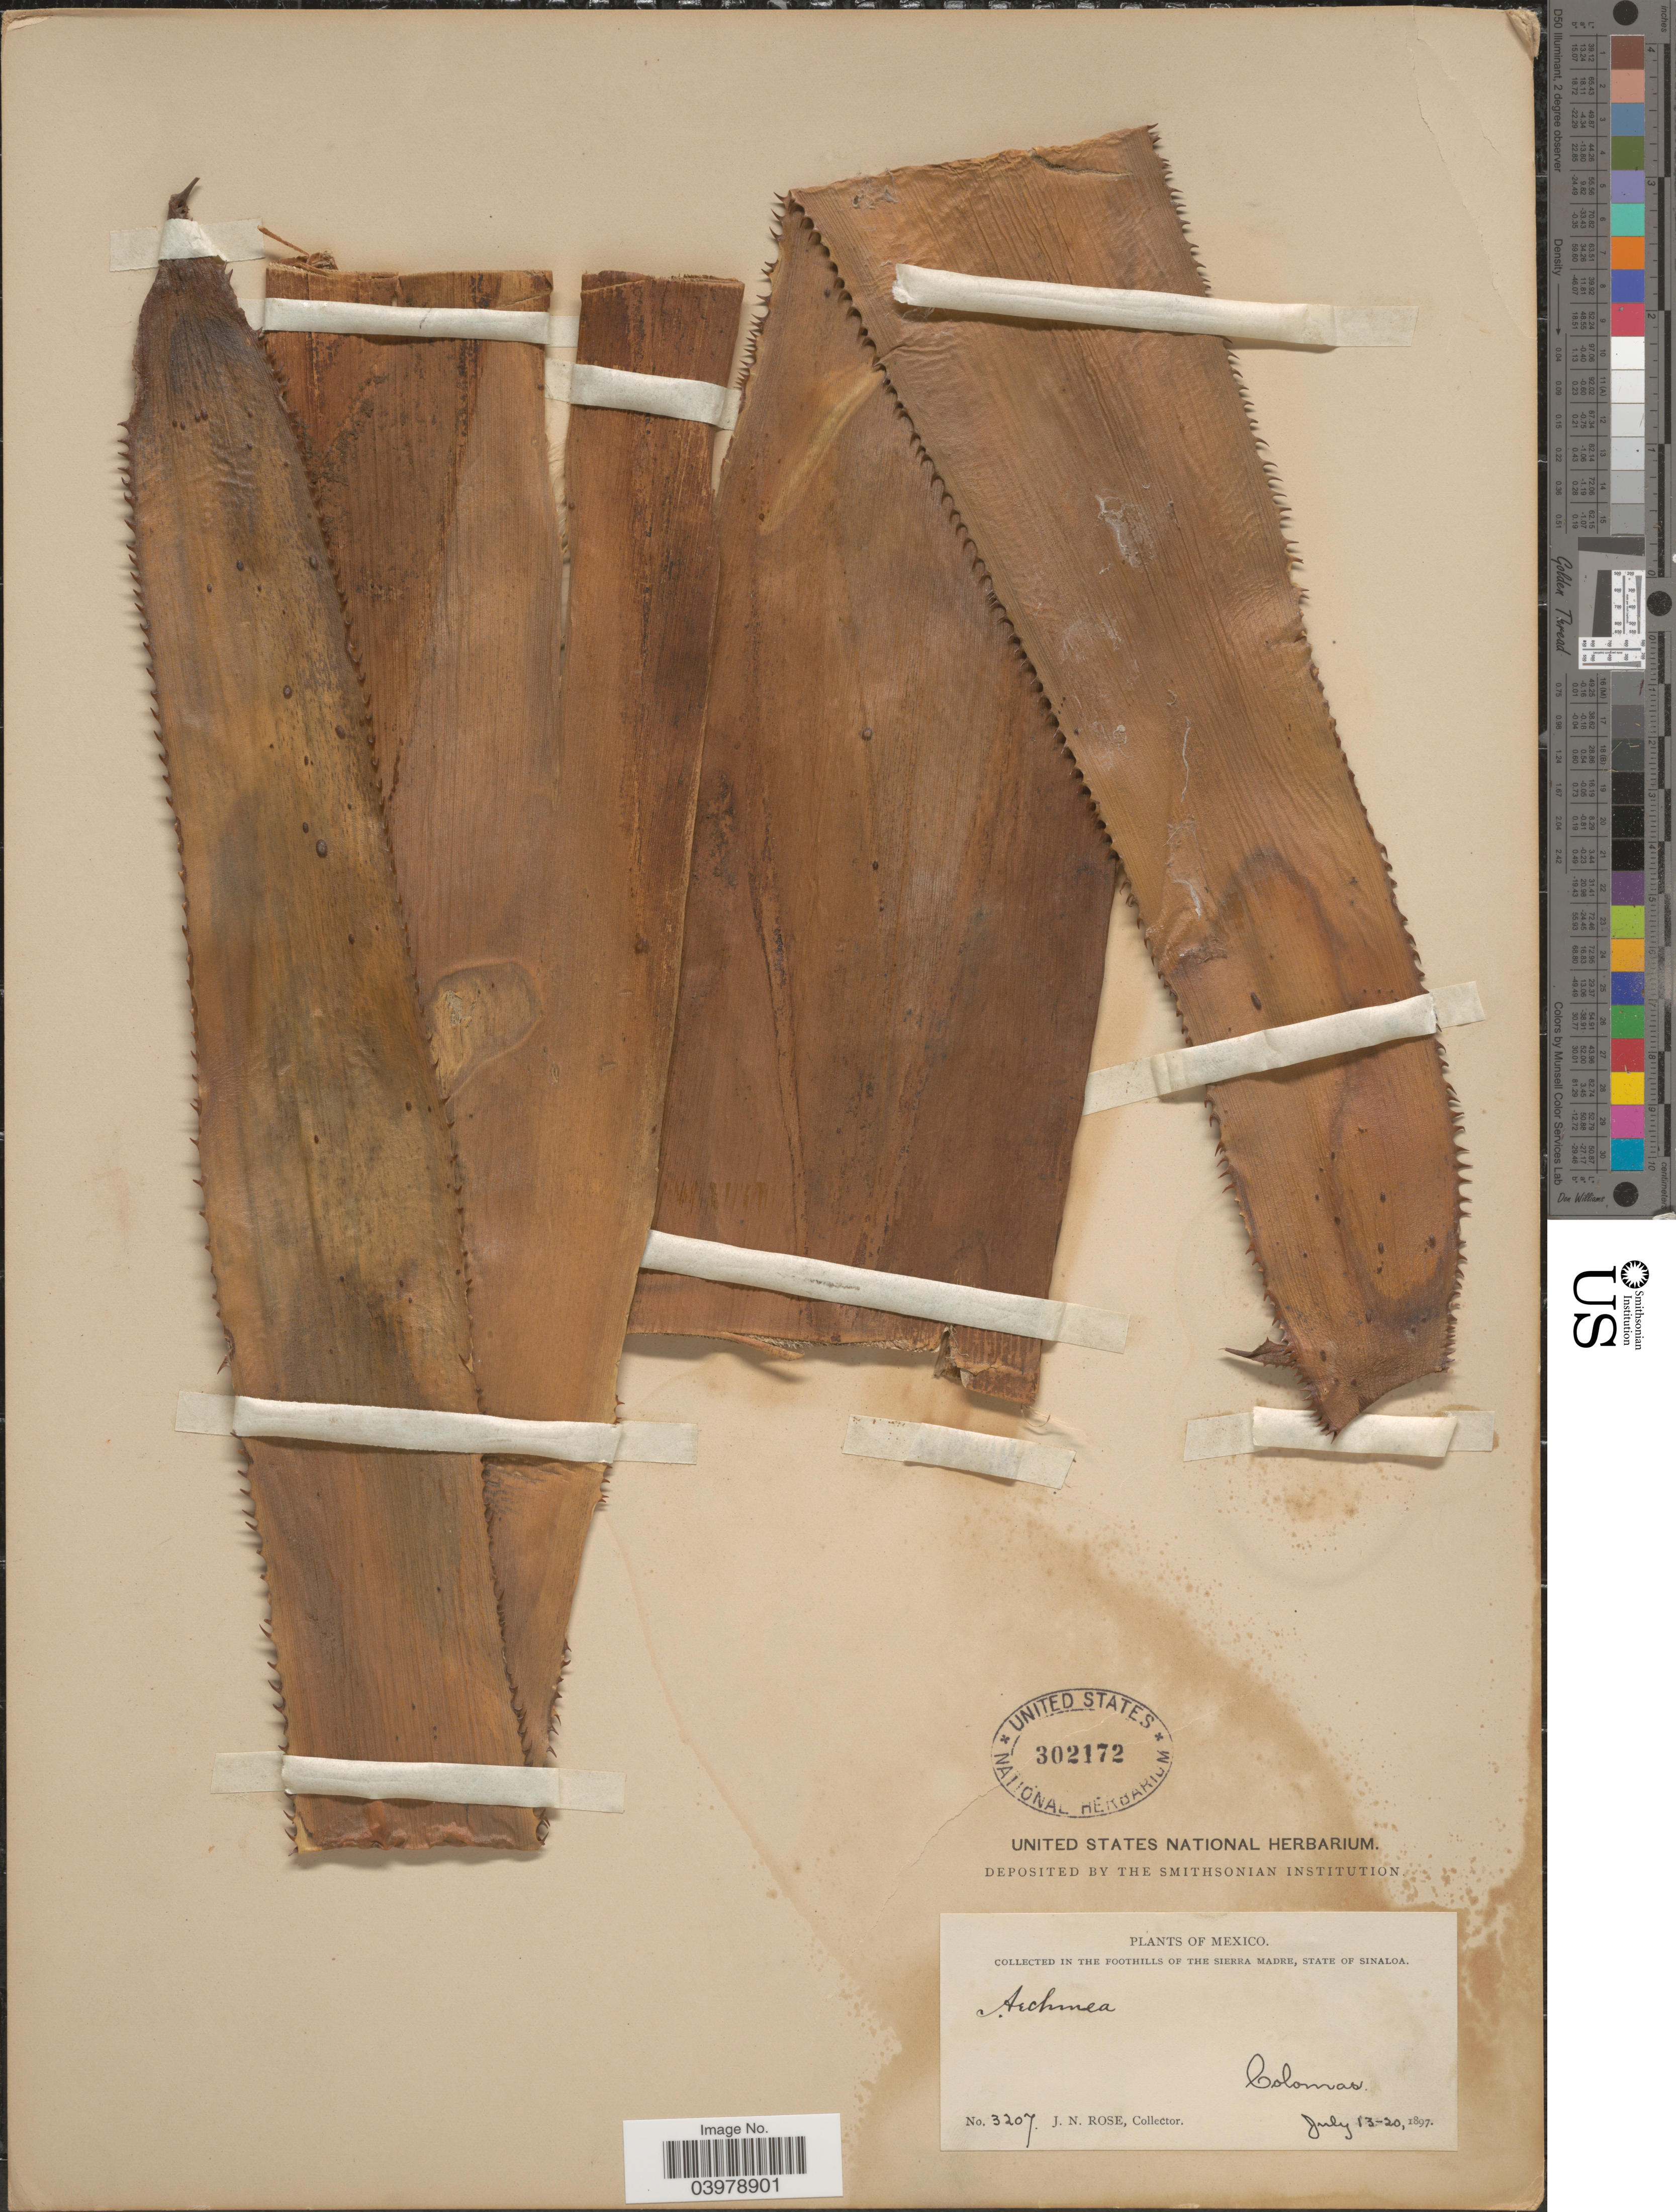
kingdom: Plantae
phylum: Tracheophyta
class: Liliopsida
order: Poales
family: Bromeliaceae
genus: Aechmea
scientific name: Aechmea sp.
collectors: J. N. Rose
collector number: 3207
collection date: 1897-07-13/1897-07-20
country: Mexico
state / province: Sinaloa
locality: In the foothills of the Sierra Madre. Colomas.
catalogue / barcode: US 302172